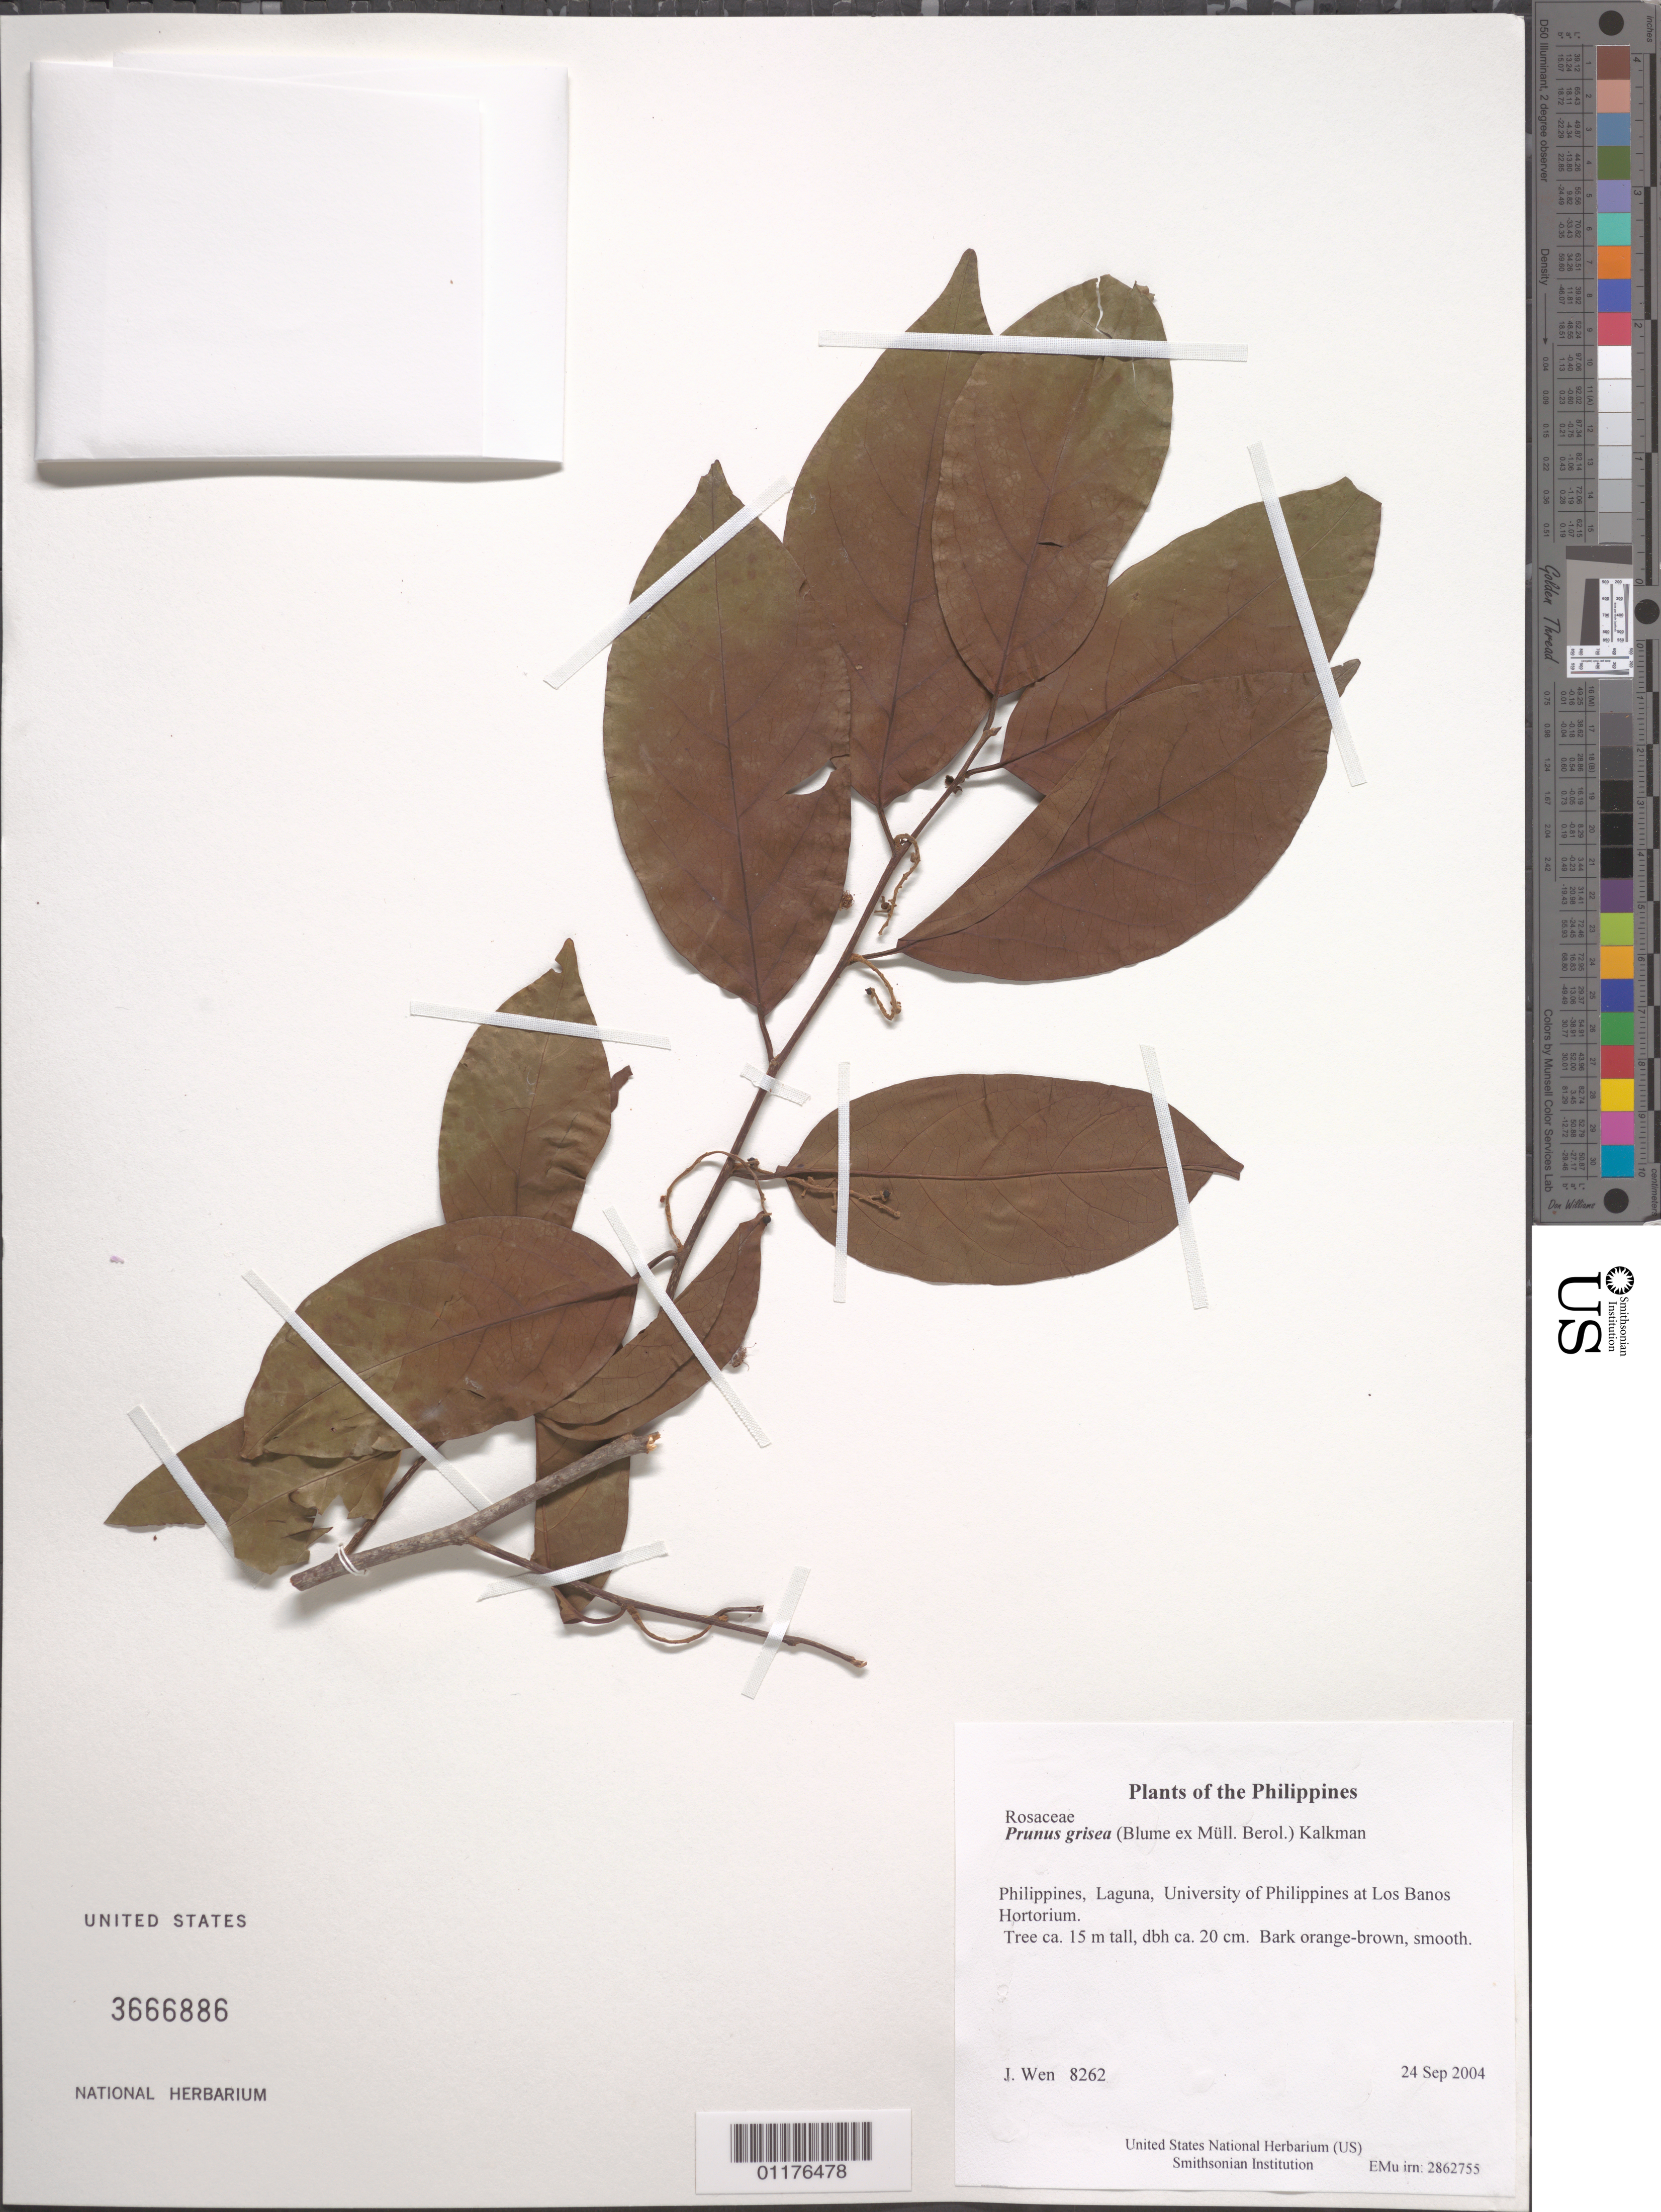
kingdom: Plantae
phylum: Tracheophyta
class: Magnoliopsida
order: Rosales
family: Rosaceae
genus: Prunus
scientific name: Prunus grisea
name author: (Blume ex K. Müller) Kalkman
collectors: J. Wen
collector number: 8262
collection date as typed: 24 Sep 2004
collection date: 2004-09-24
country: Philippines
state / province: Calabarzon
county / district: Laguna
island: Luzon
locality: University of Philippines at Los Banos Hortorium.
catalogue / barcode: US 3666886